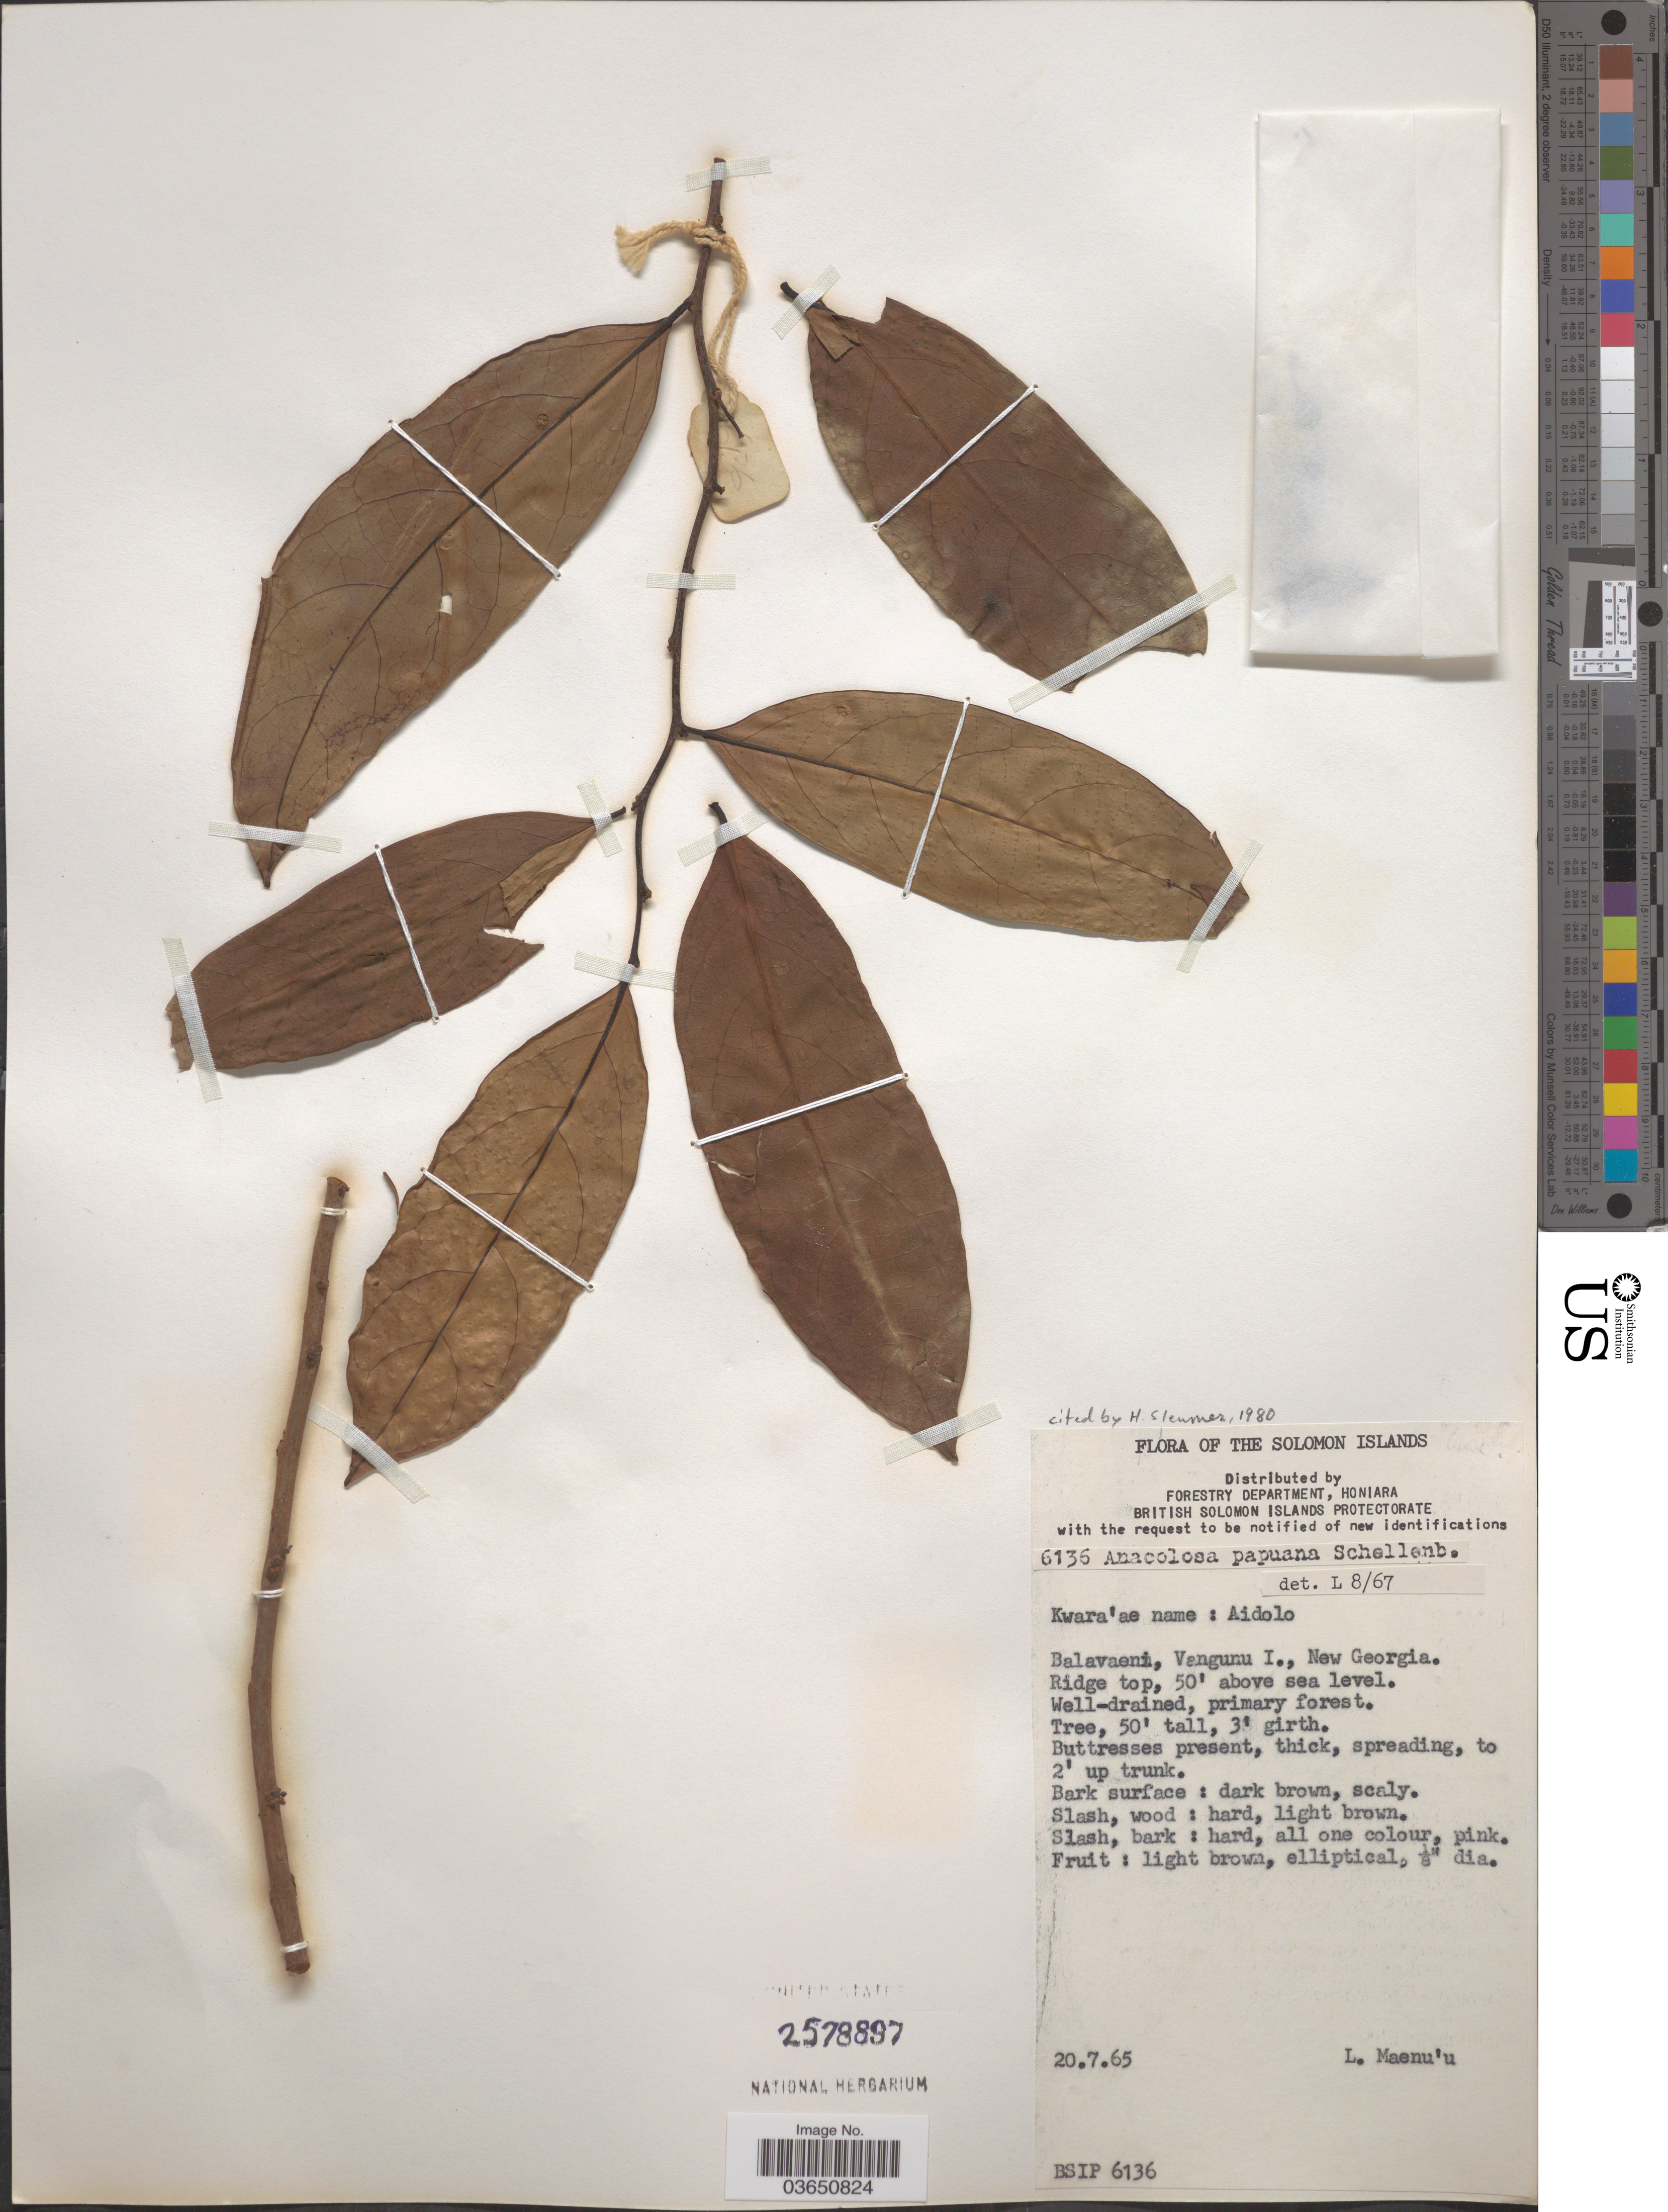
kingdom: Plantae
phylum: Tracheophyta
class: Magnoliopsida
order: Santalales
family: Aptandraceae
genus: Anacolosa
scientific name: Anacolosa papuana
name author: Schellenb.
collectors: L. Maenu'u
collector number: BSIP6136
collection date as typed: Transcribed d/m/y: 20/7/65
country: Solomon Islands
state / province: Solomon Islands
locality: Balavaeni, Vangunu I., New Georgia.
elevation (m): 15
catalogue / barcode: US 2578897